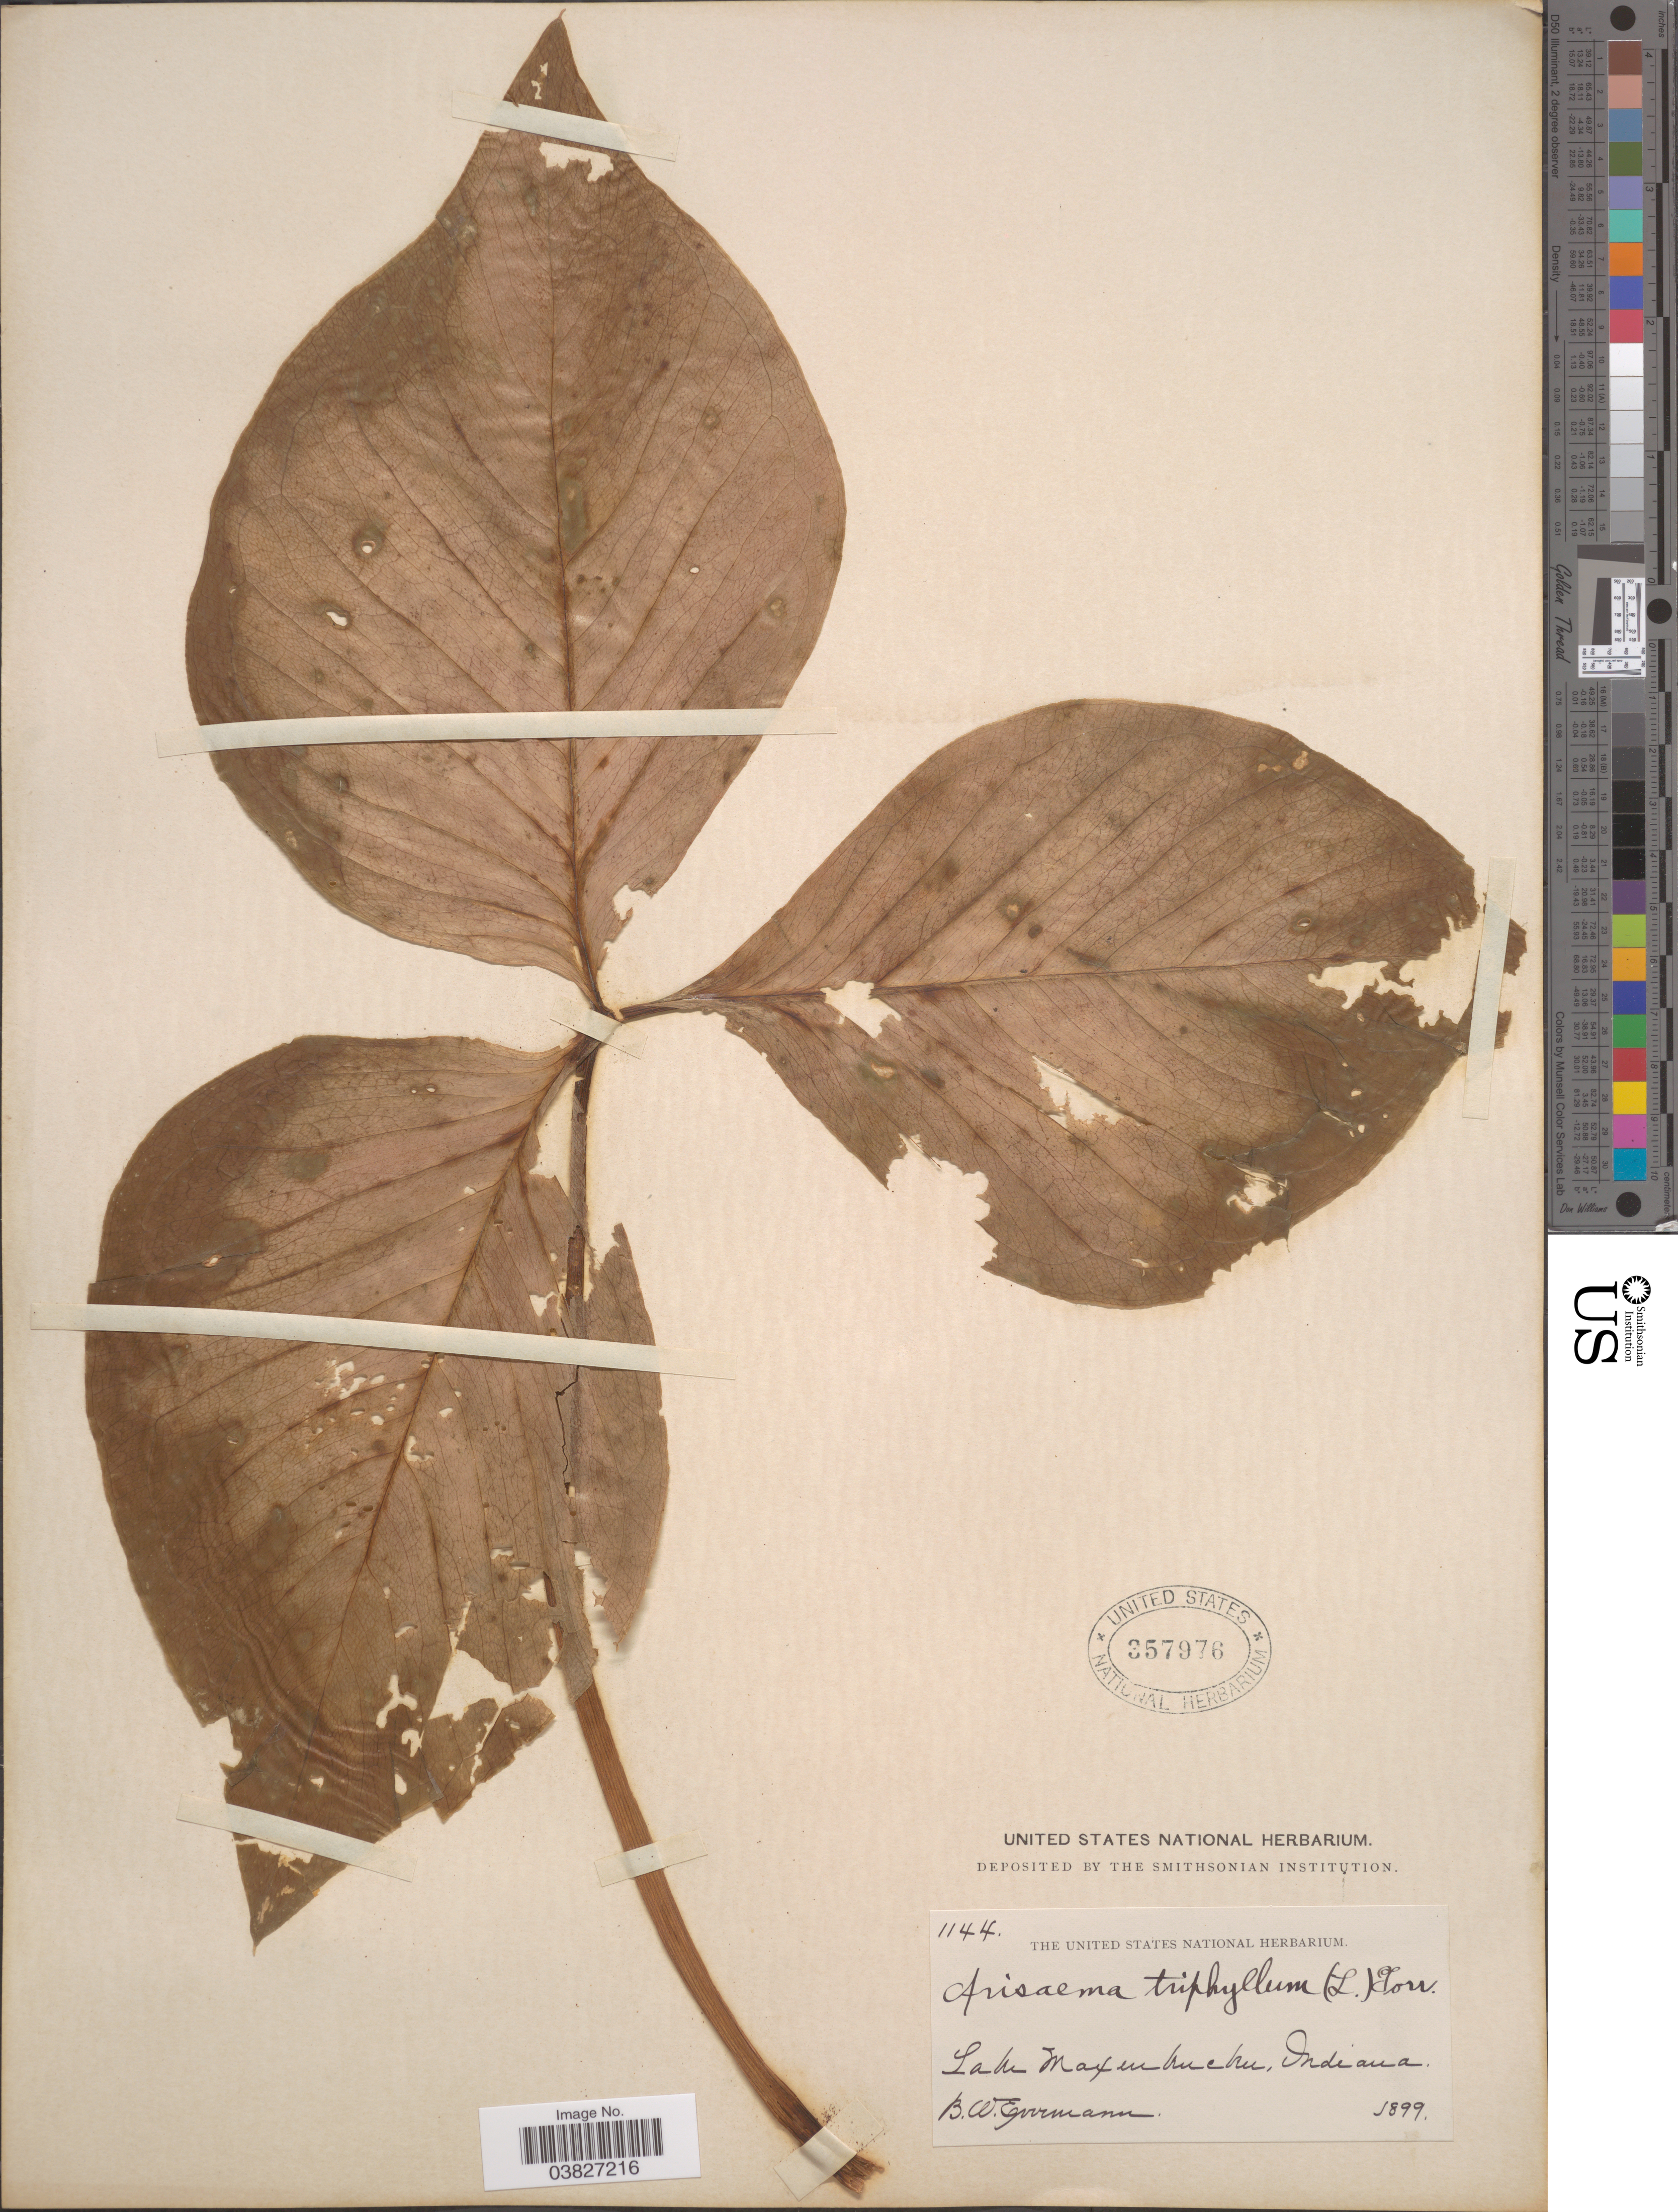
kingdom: Plantae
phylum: Tracheophyta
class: Liliopsida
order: Alismatales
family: Araceae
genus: Arisaema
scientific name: Arisaema triphyllum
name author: (L.) Schott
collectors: B. W. Evermann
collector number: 1144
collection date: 1899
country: United States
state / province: Indiana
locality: Lake Maxinkuckee.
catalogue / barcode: US 357976